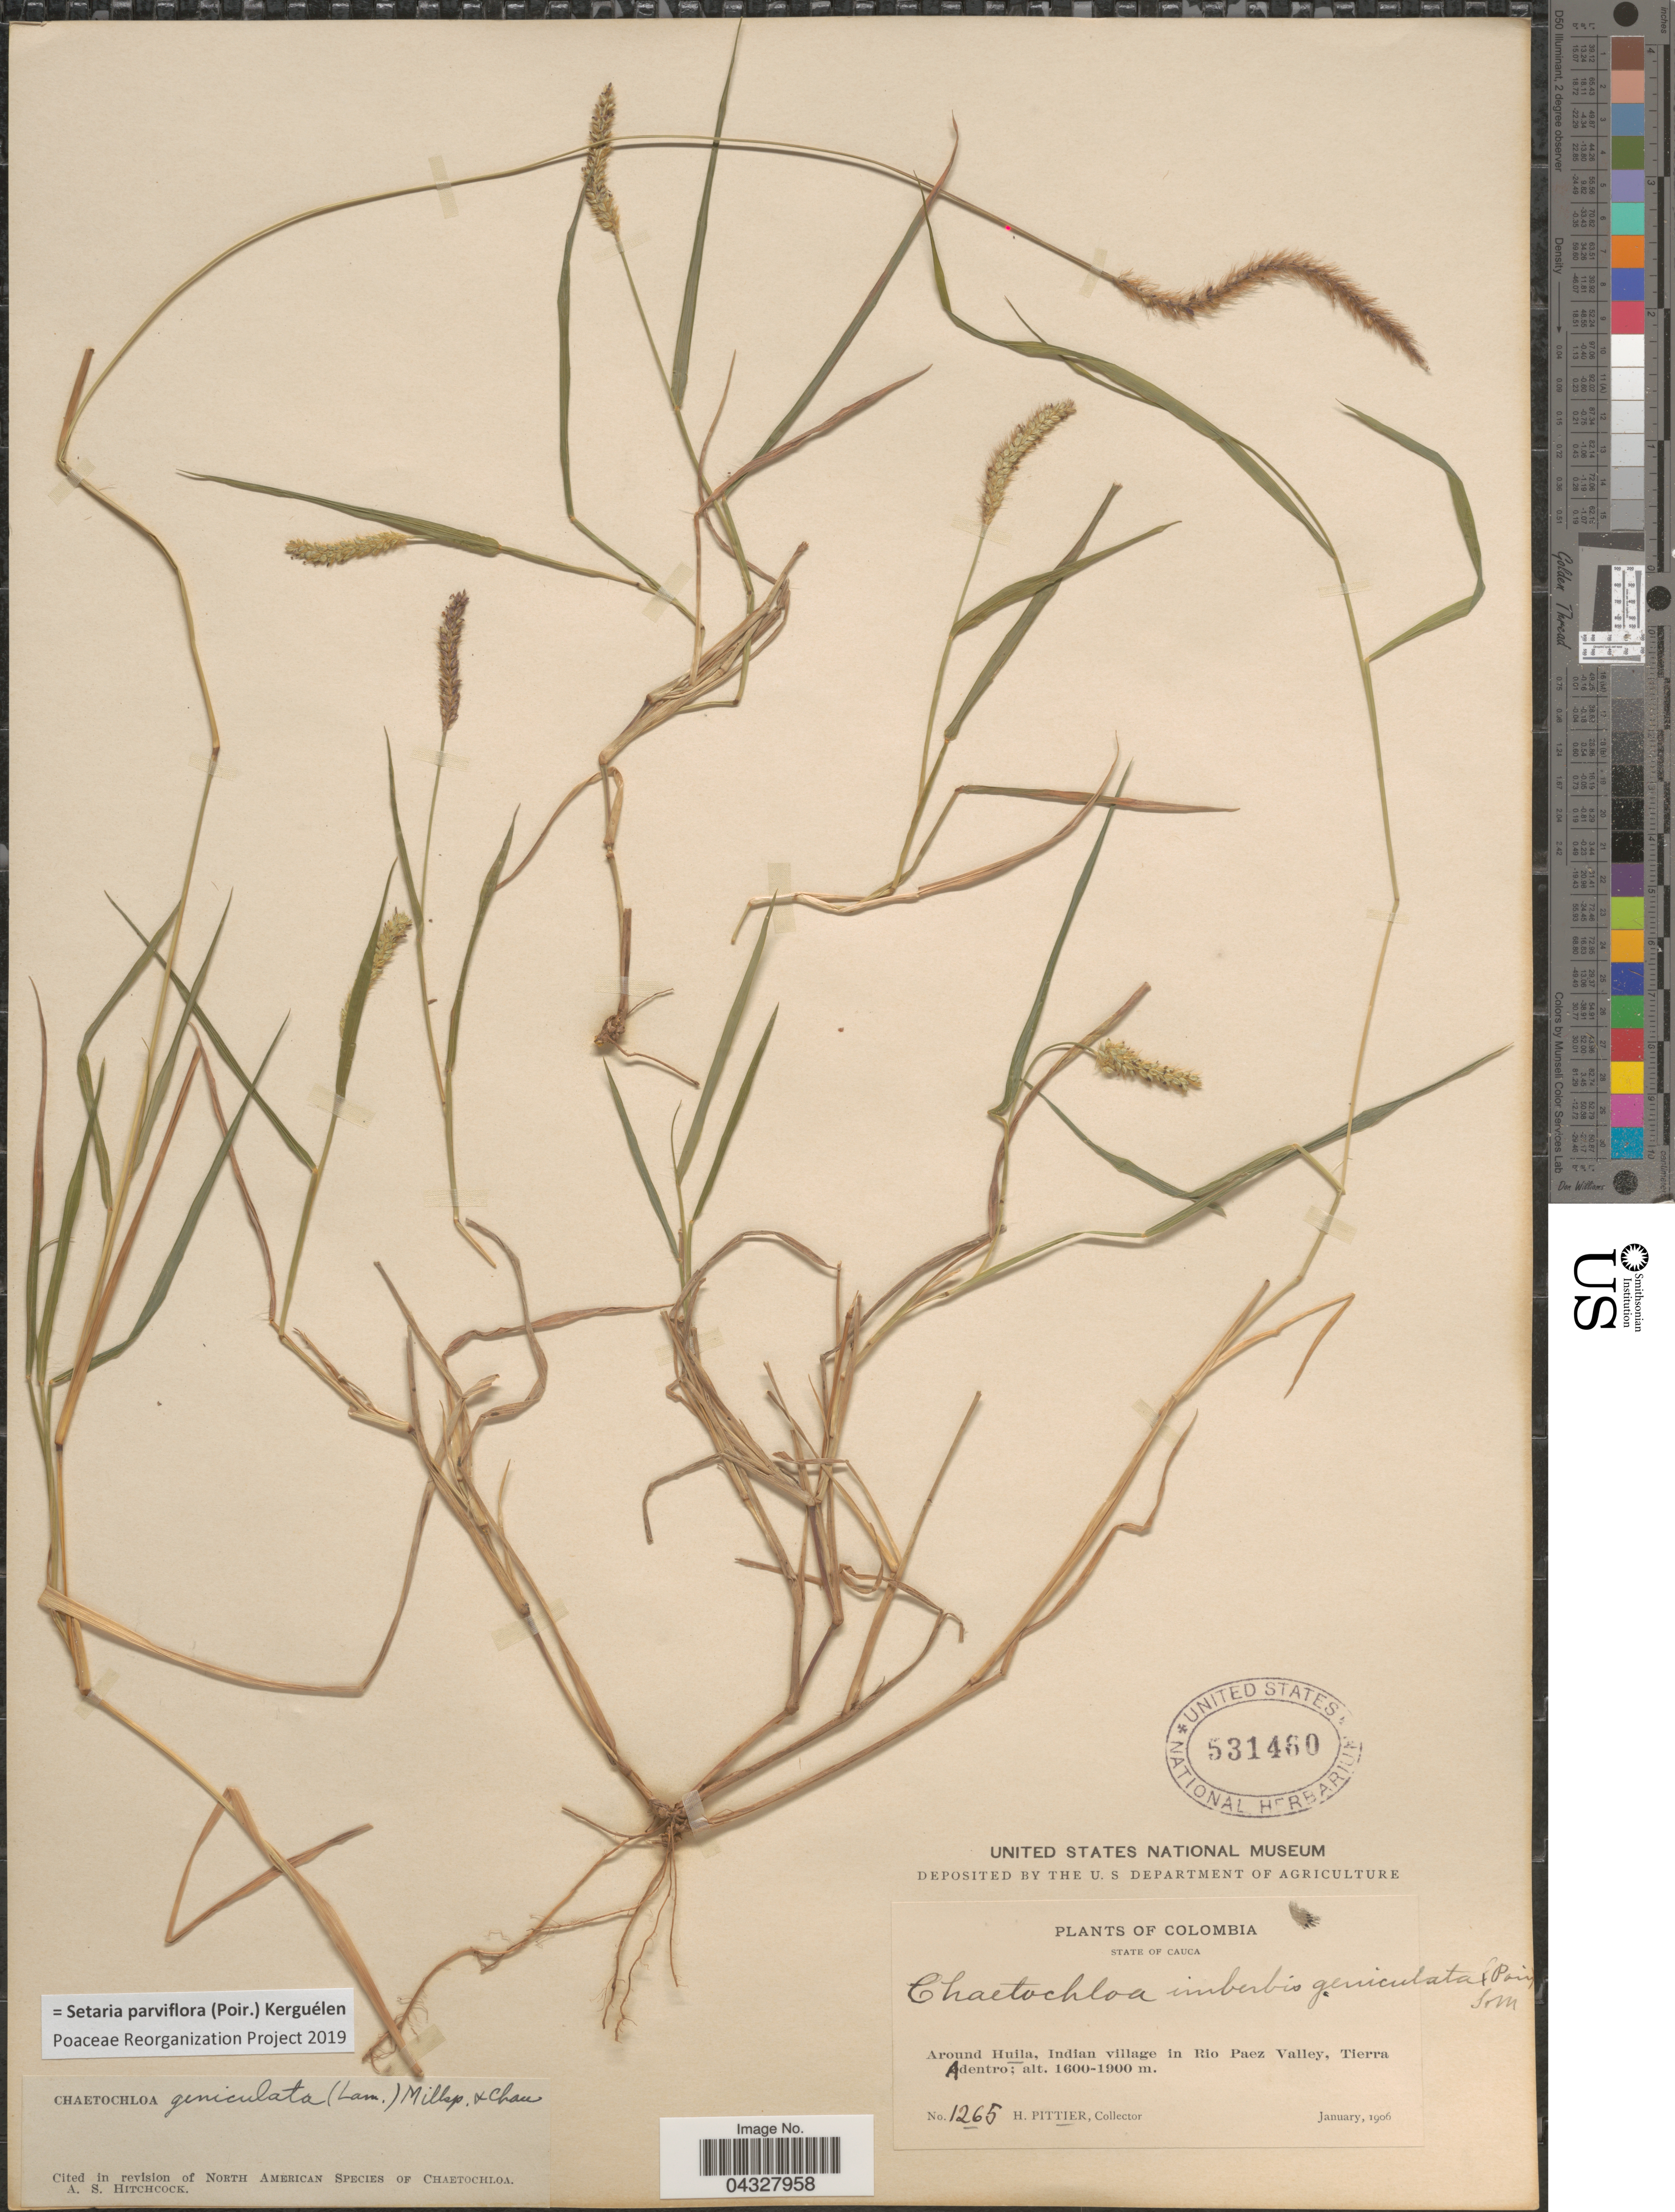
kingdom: Plantae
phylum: Tracheophyta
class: Liliopsida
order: Poales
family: Poaceae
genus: Setaria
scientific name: Setaria parviflora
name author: (Poir.) Kerguélen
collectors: H. F. Pittier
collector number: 1265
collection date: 1906-01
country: Colombia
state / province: Cauca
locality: Around Huila, Indian village in Rio Paez Valley, Tierra Adentro.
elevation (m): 1600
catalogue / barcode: US 531460